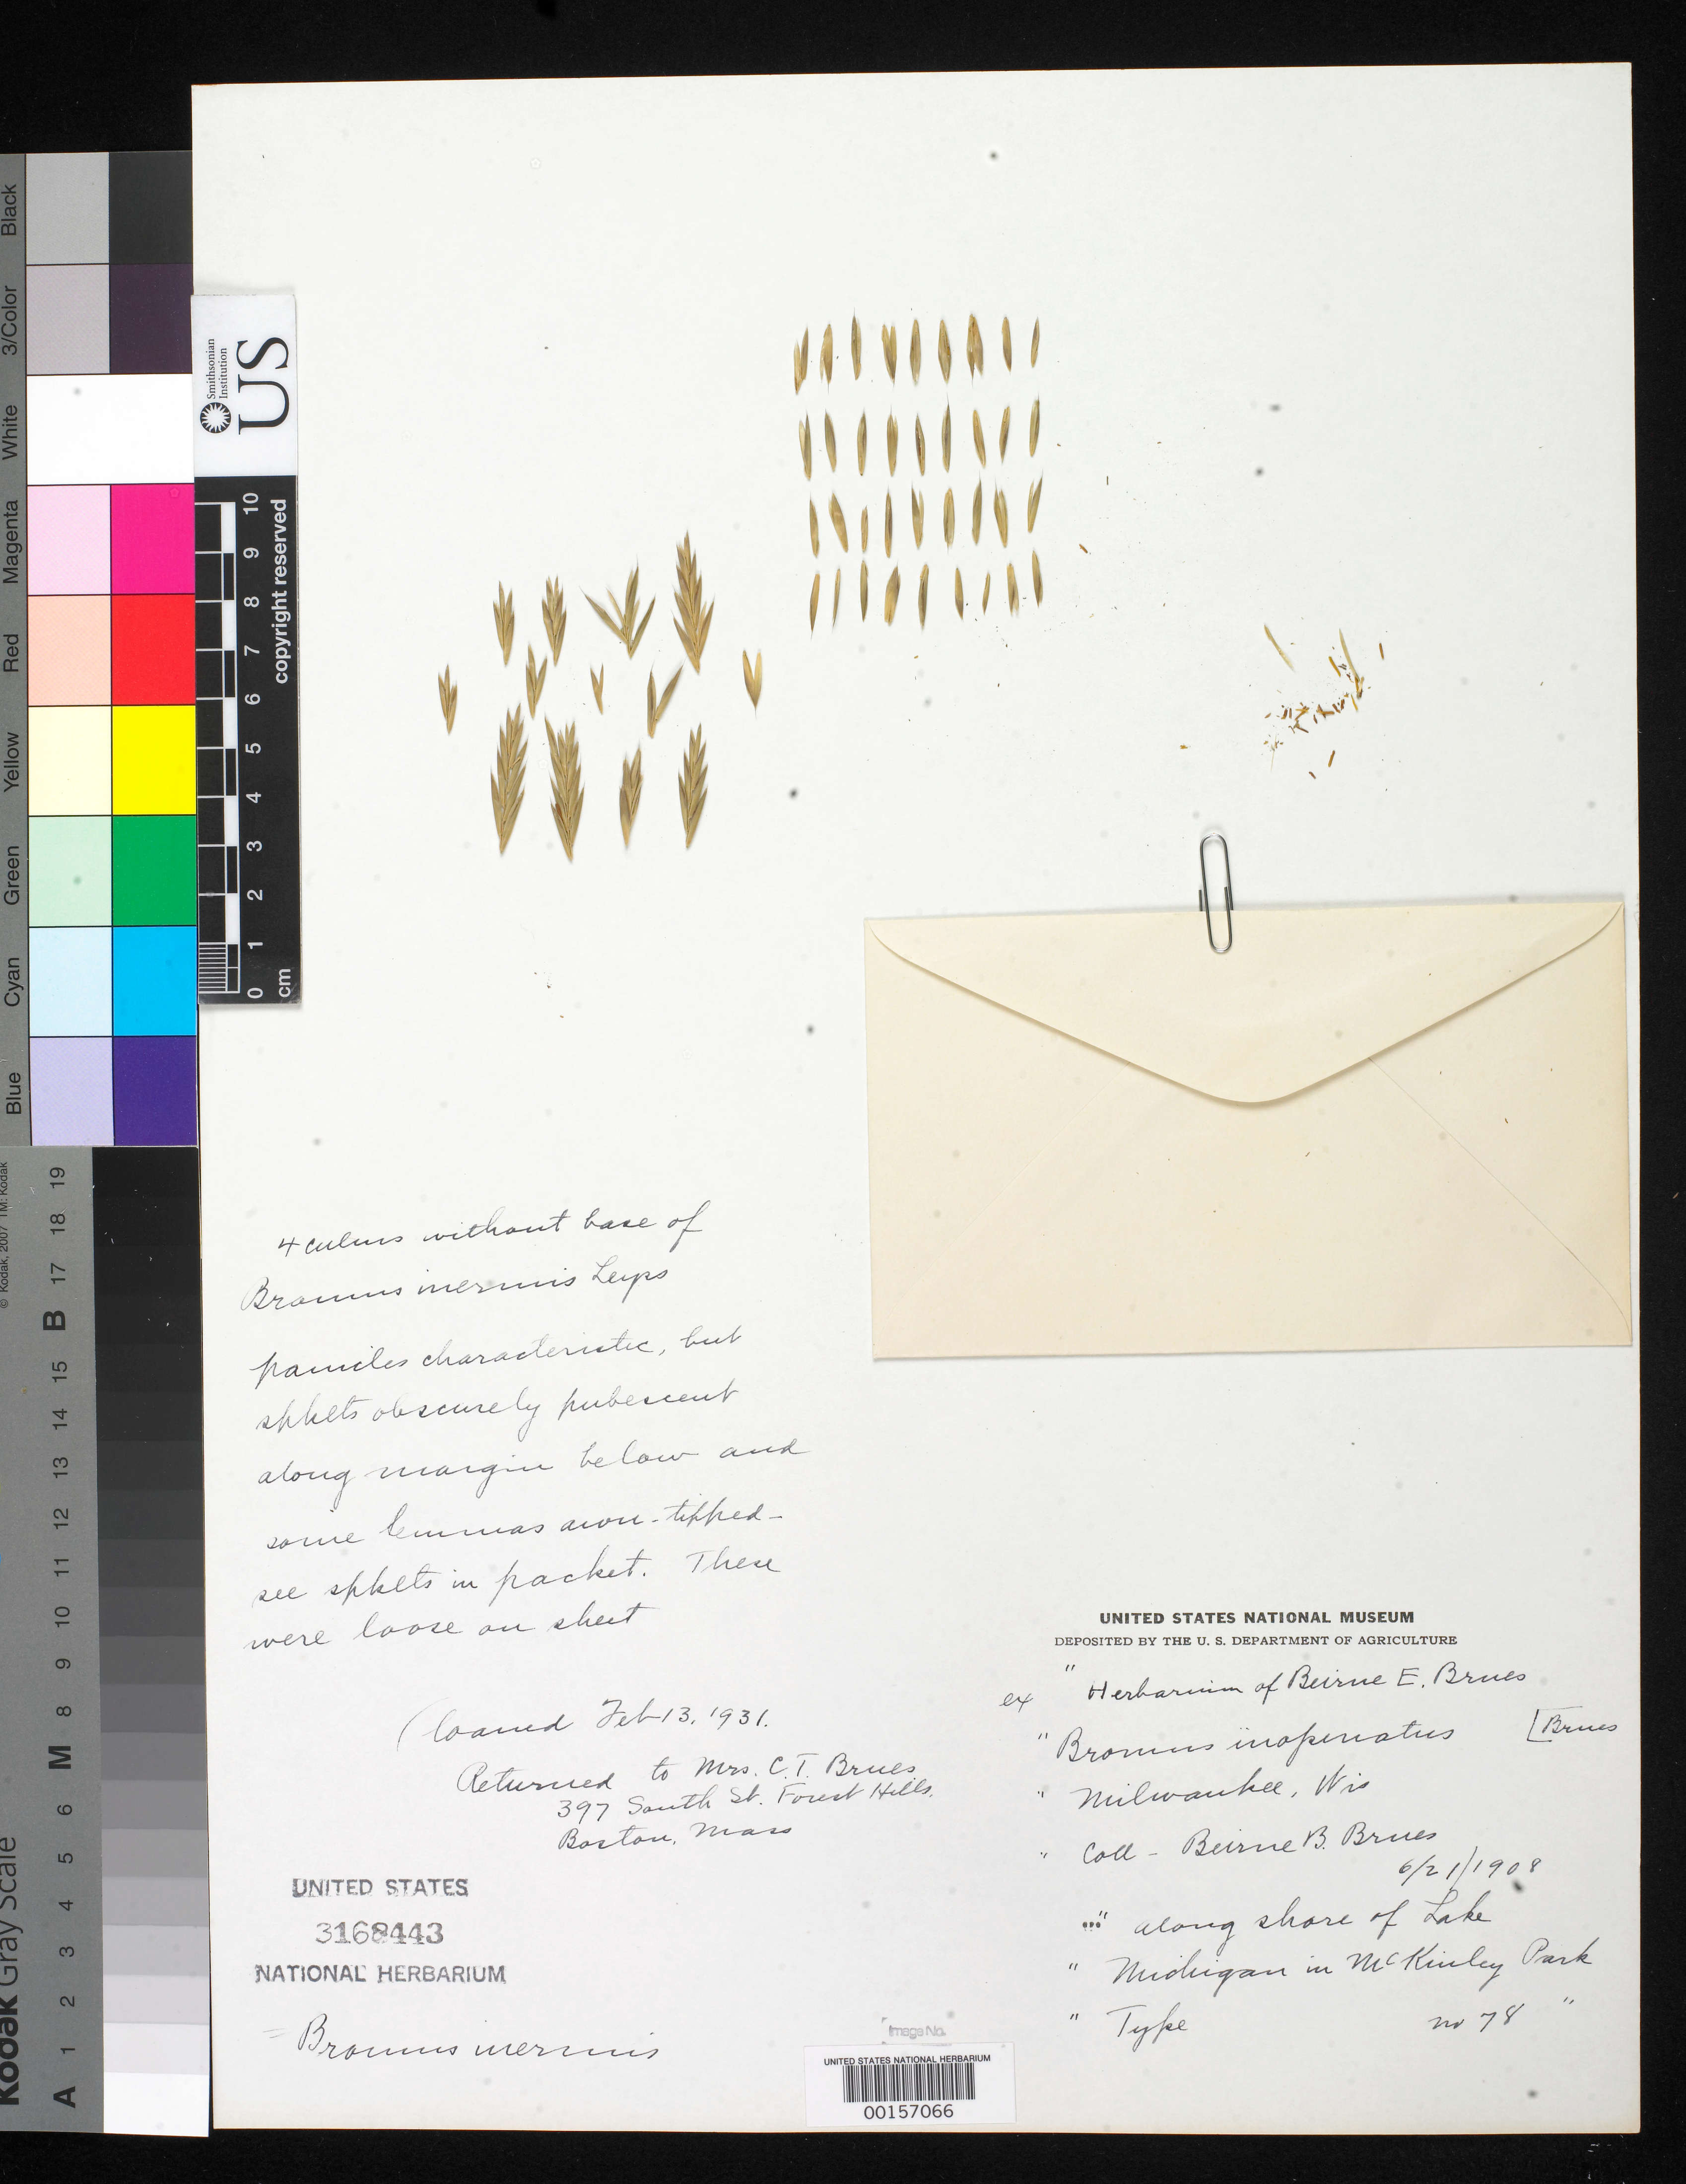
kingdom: Plantae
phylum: Tracheophyta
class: Liliopsida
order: Poales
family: Poaceae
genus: Bromus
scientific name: Bromus inopinatus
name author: Brues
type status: Type Fragment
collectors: B. Brues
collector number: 78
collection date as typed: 21 --- 1904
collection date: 1904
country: United States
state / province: Wisconsin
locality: Milwaukee, McKinley Park, along shores of Lake Michigan.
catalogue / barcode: US 3168443